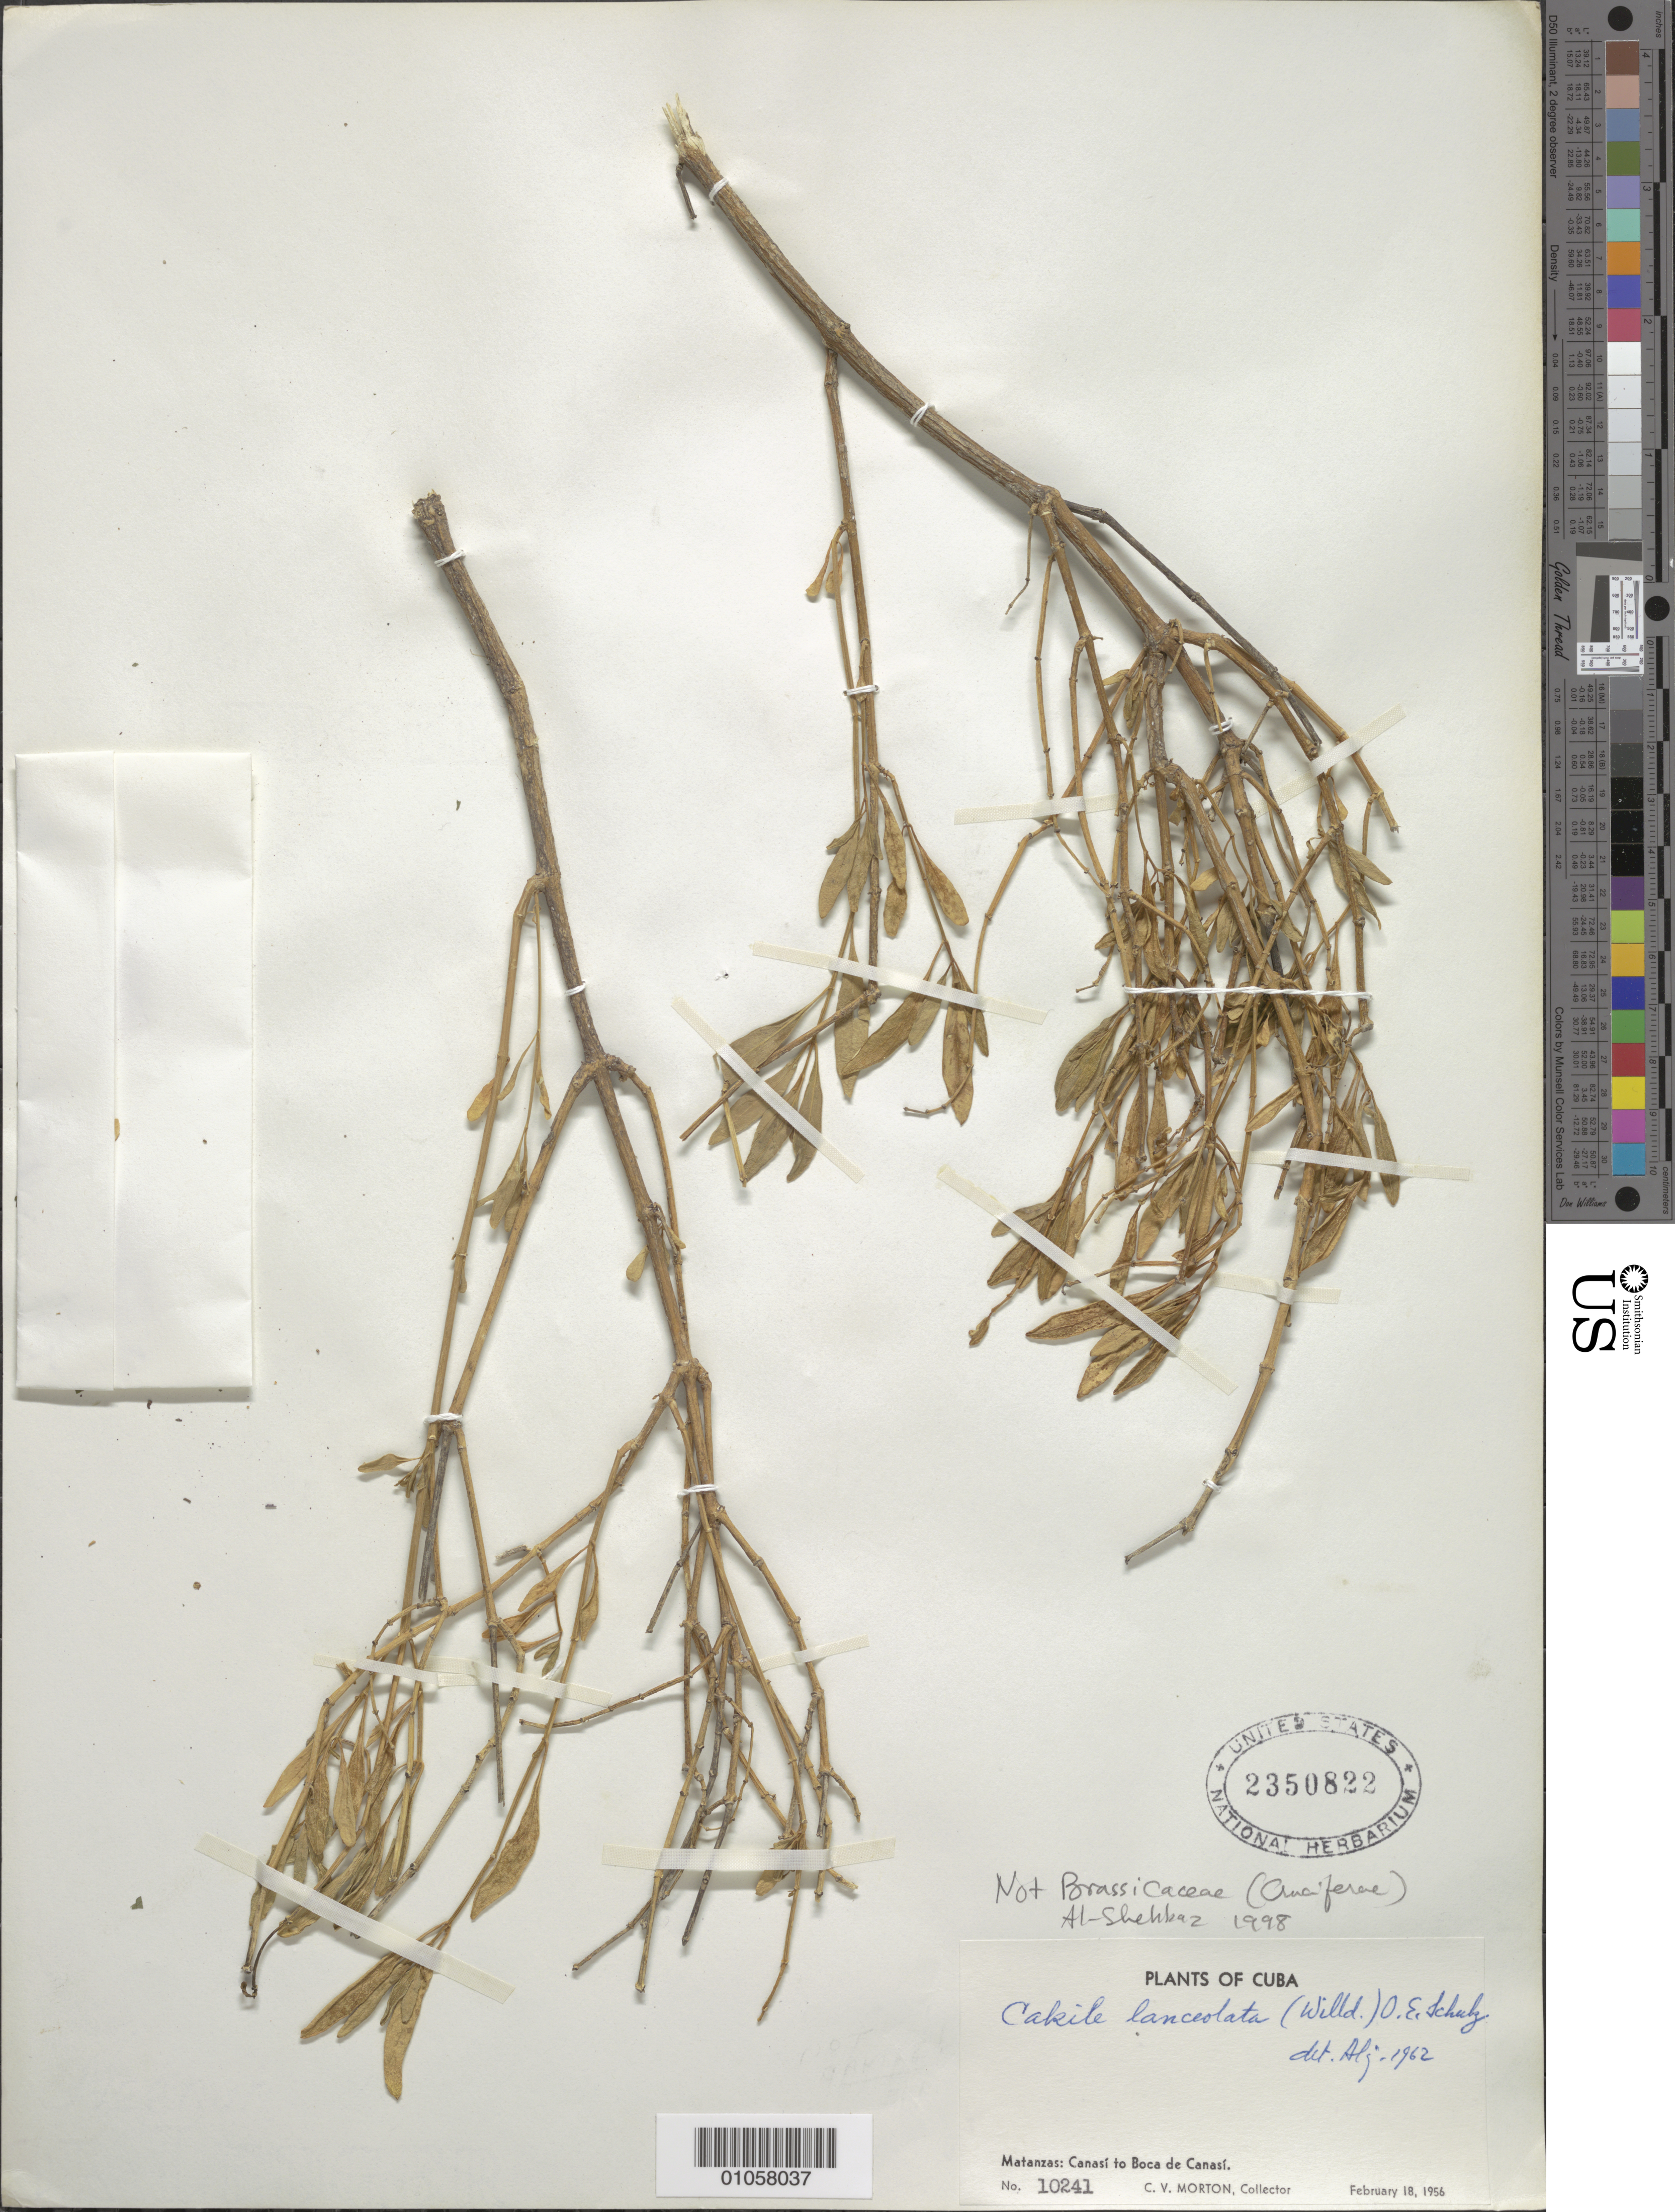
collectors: C. V. Morton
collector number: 10241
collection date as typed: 18 Feb 1956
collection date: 1956-02-18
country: Cuba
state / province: Matanzas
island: Cuba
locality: Canasí to Boca de Cansí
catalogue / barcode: US 2350822